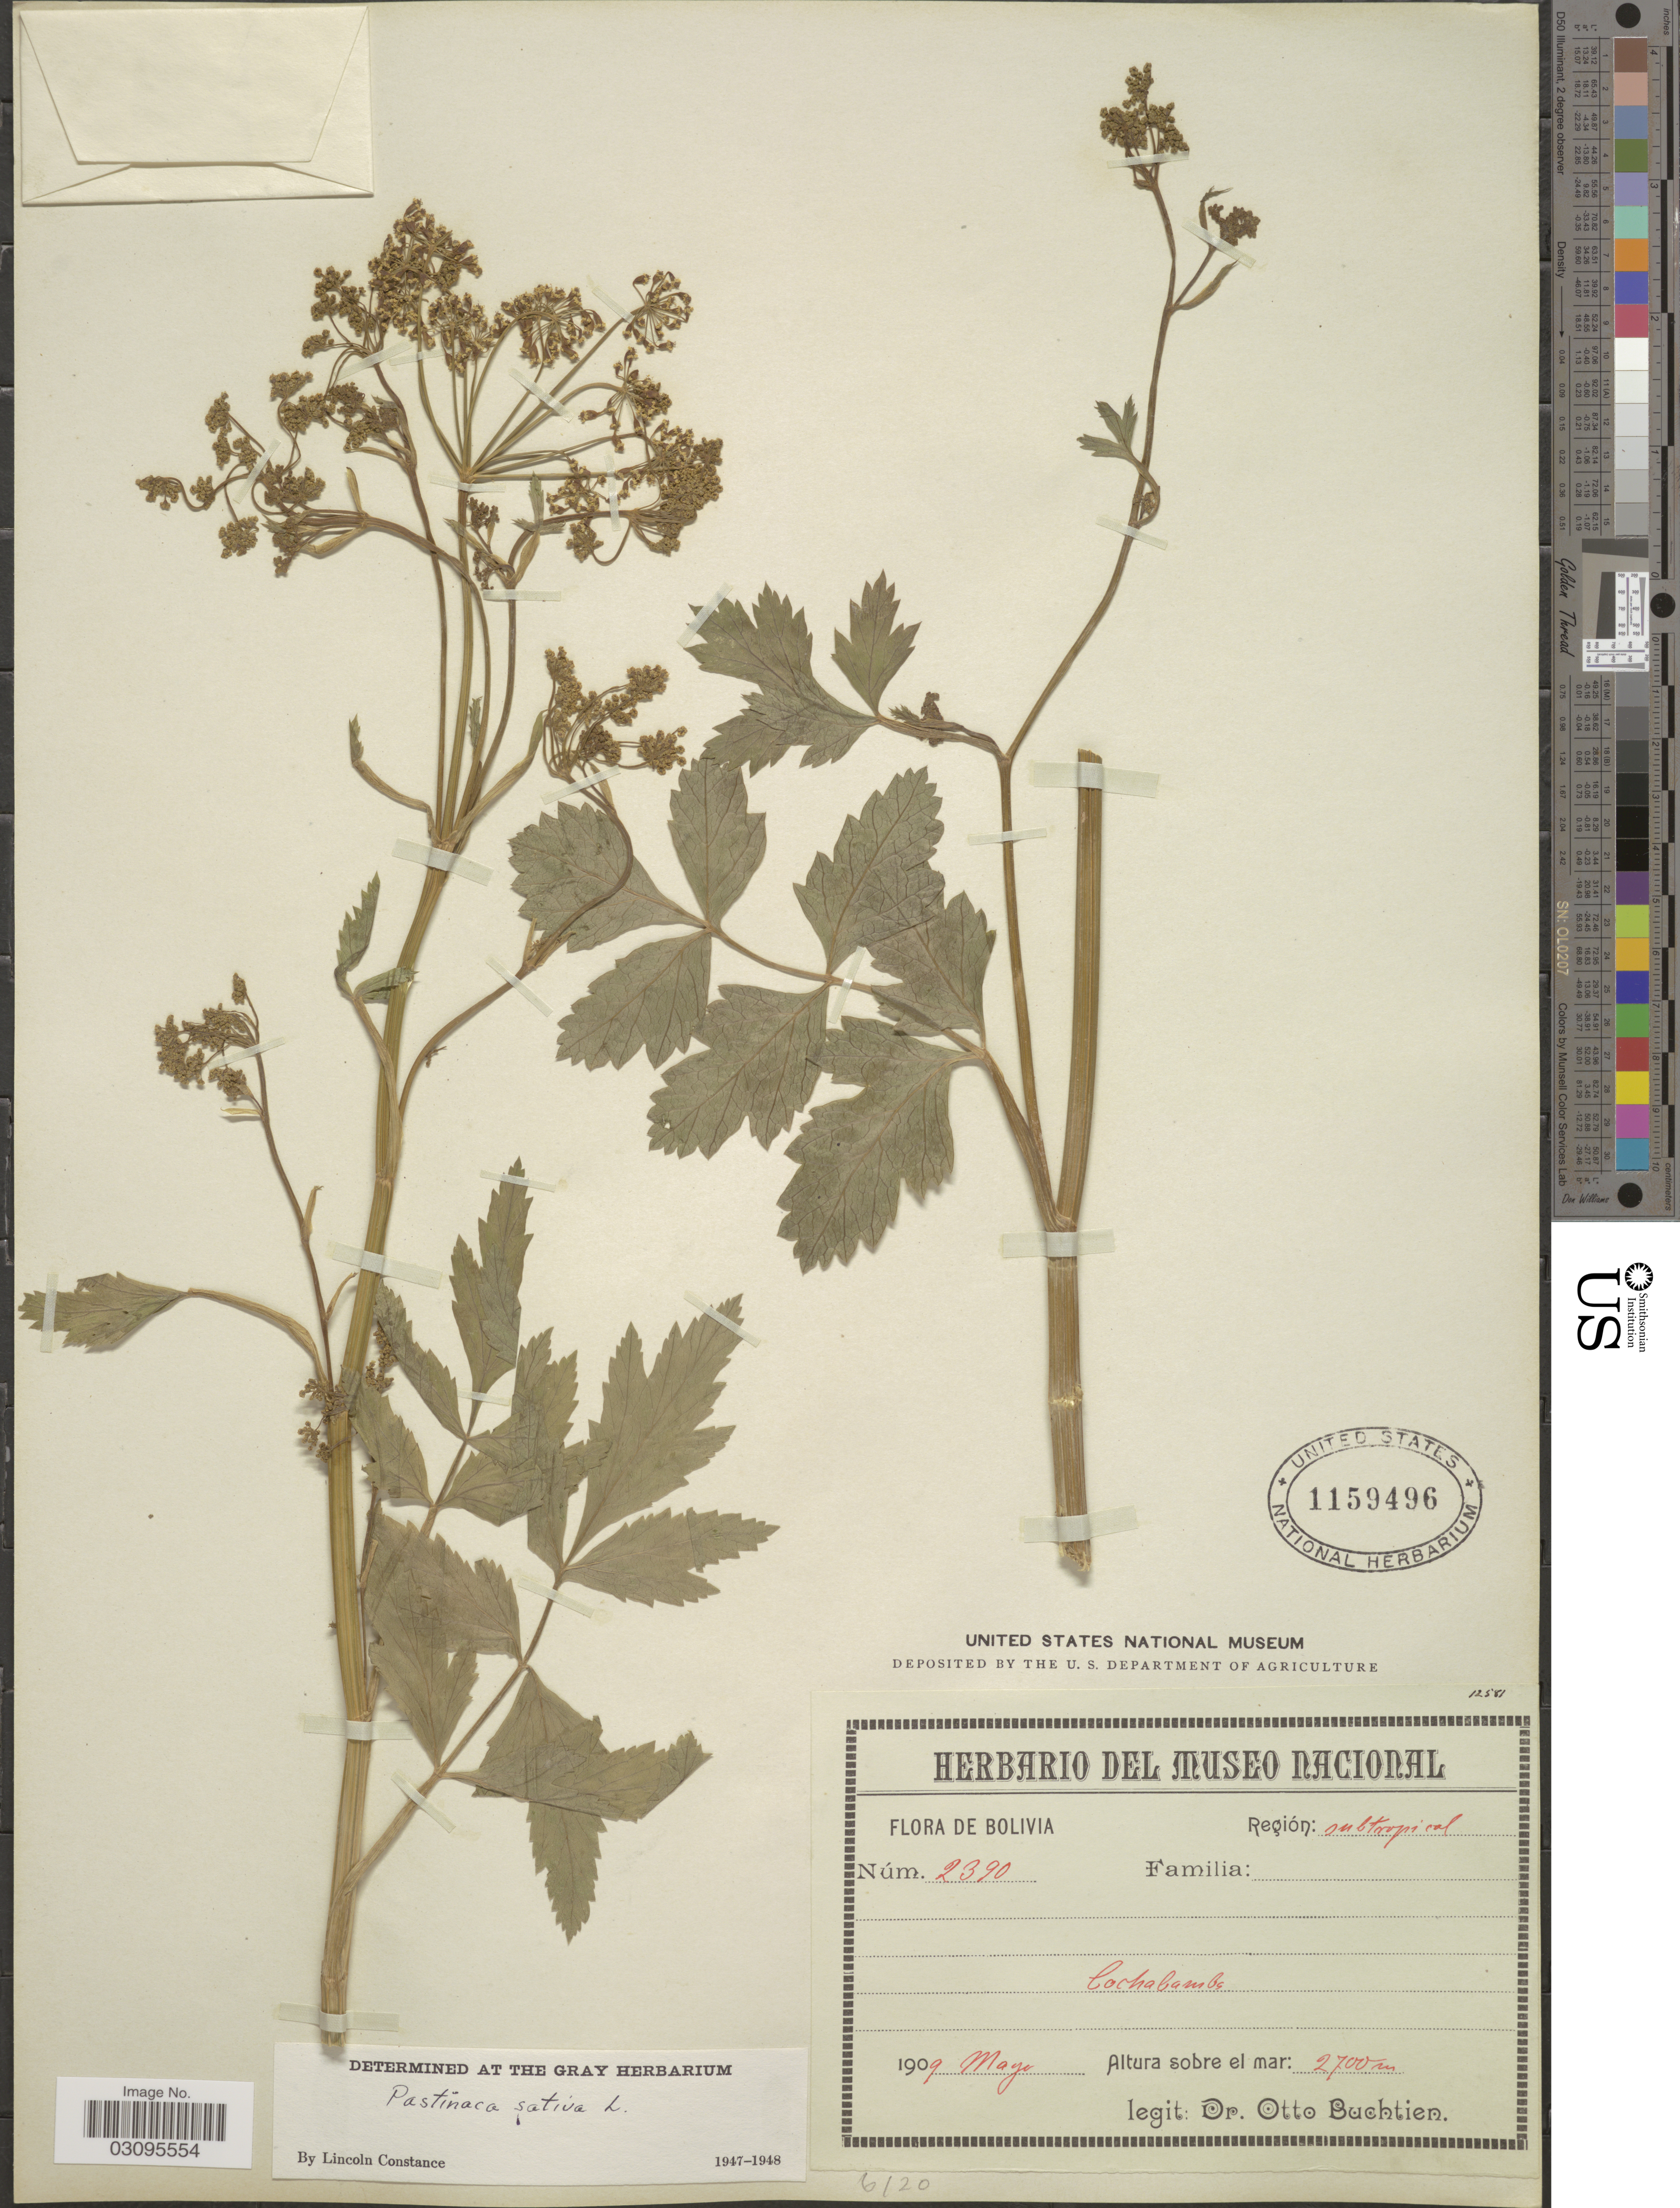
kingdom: Plantae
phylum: Tracheophyta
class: Magnoliopsida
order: Apiales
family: Apiaceae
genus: Pastinaca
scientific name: Pastinaca sativa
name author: L.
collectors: O. Buchtien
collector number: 2390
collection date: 1909-05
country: Bolivia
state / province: Cochabamba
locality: Región: subtropical, Cochabamba.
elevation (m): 2700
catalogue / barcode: US 1159496